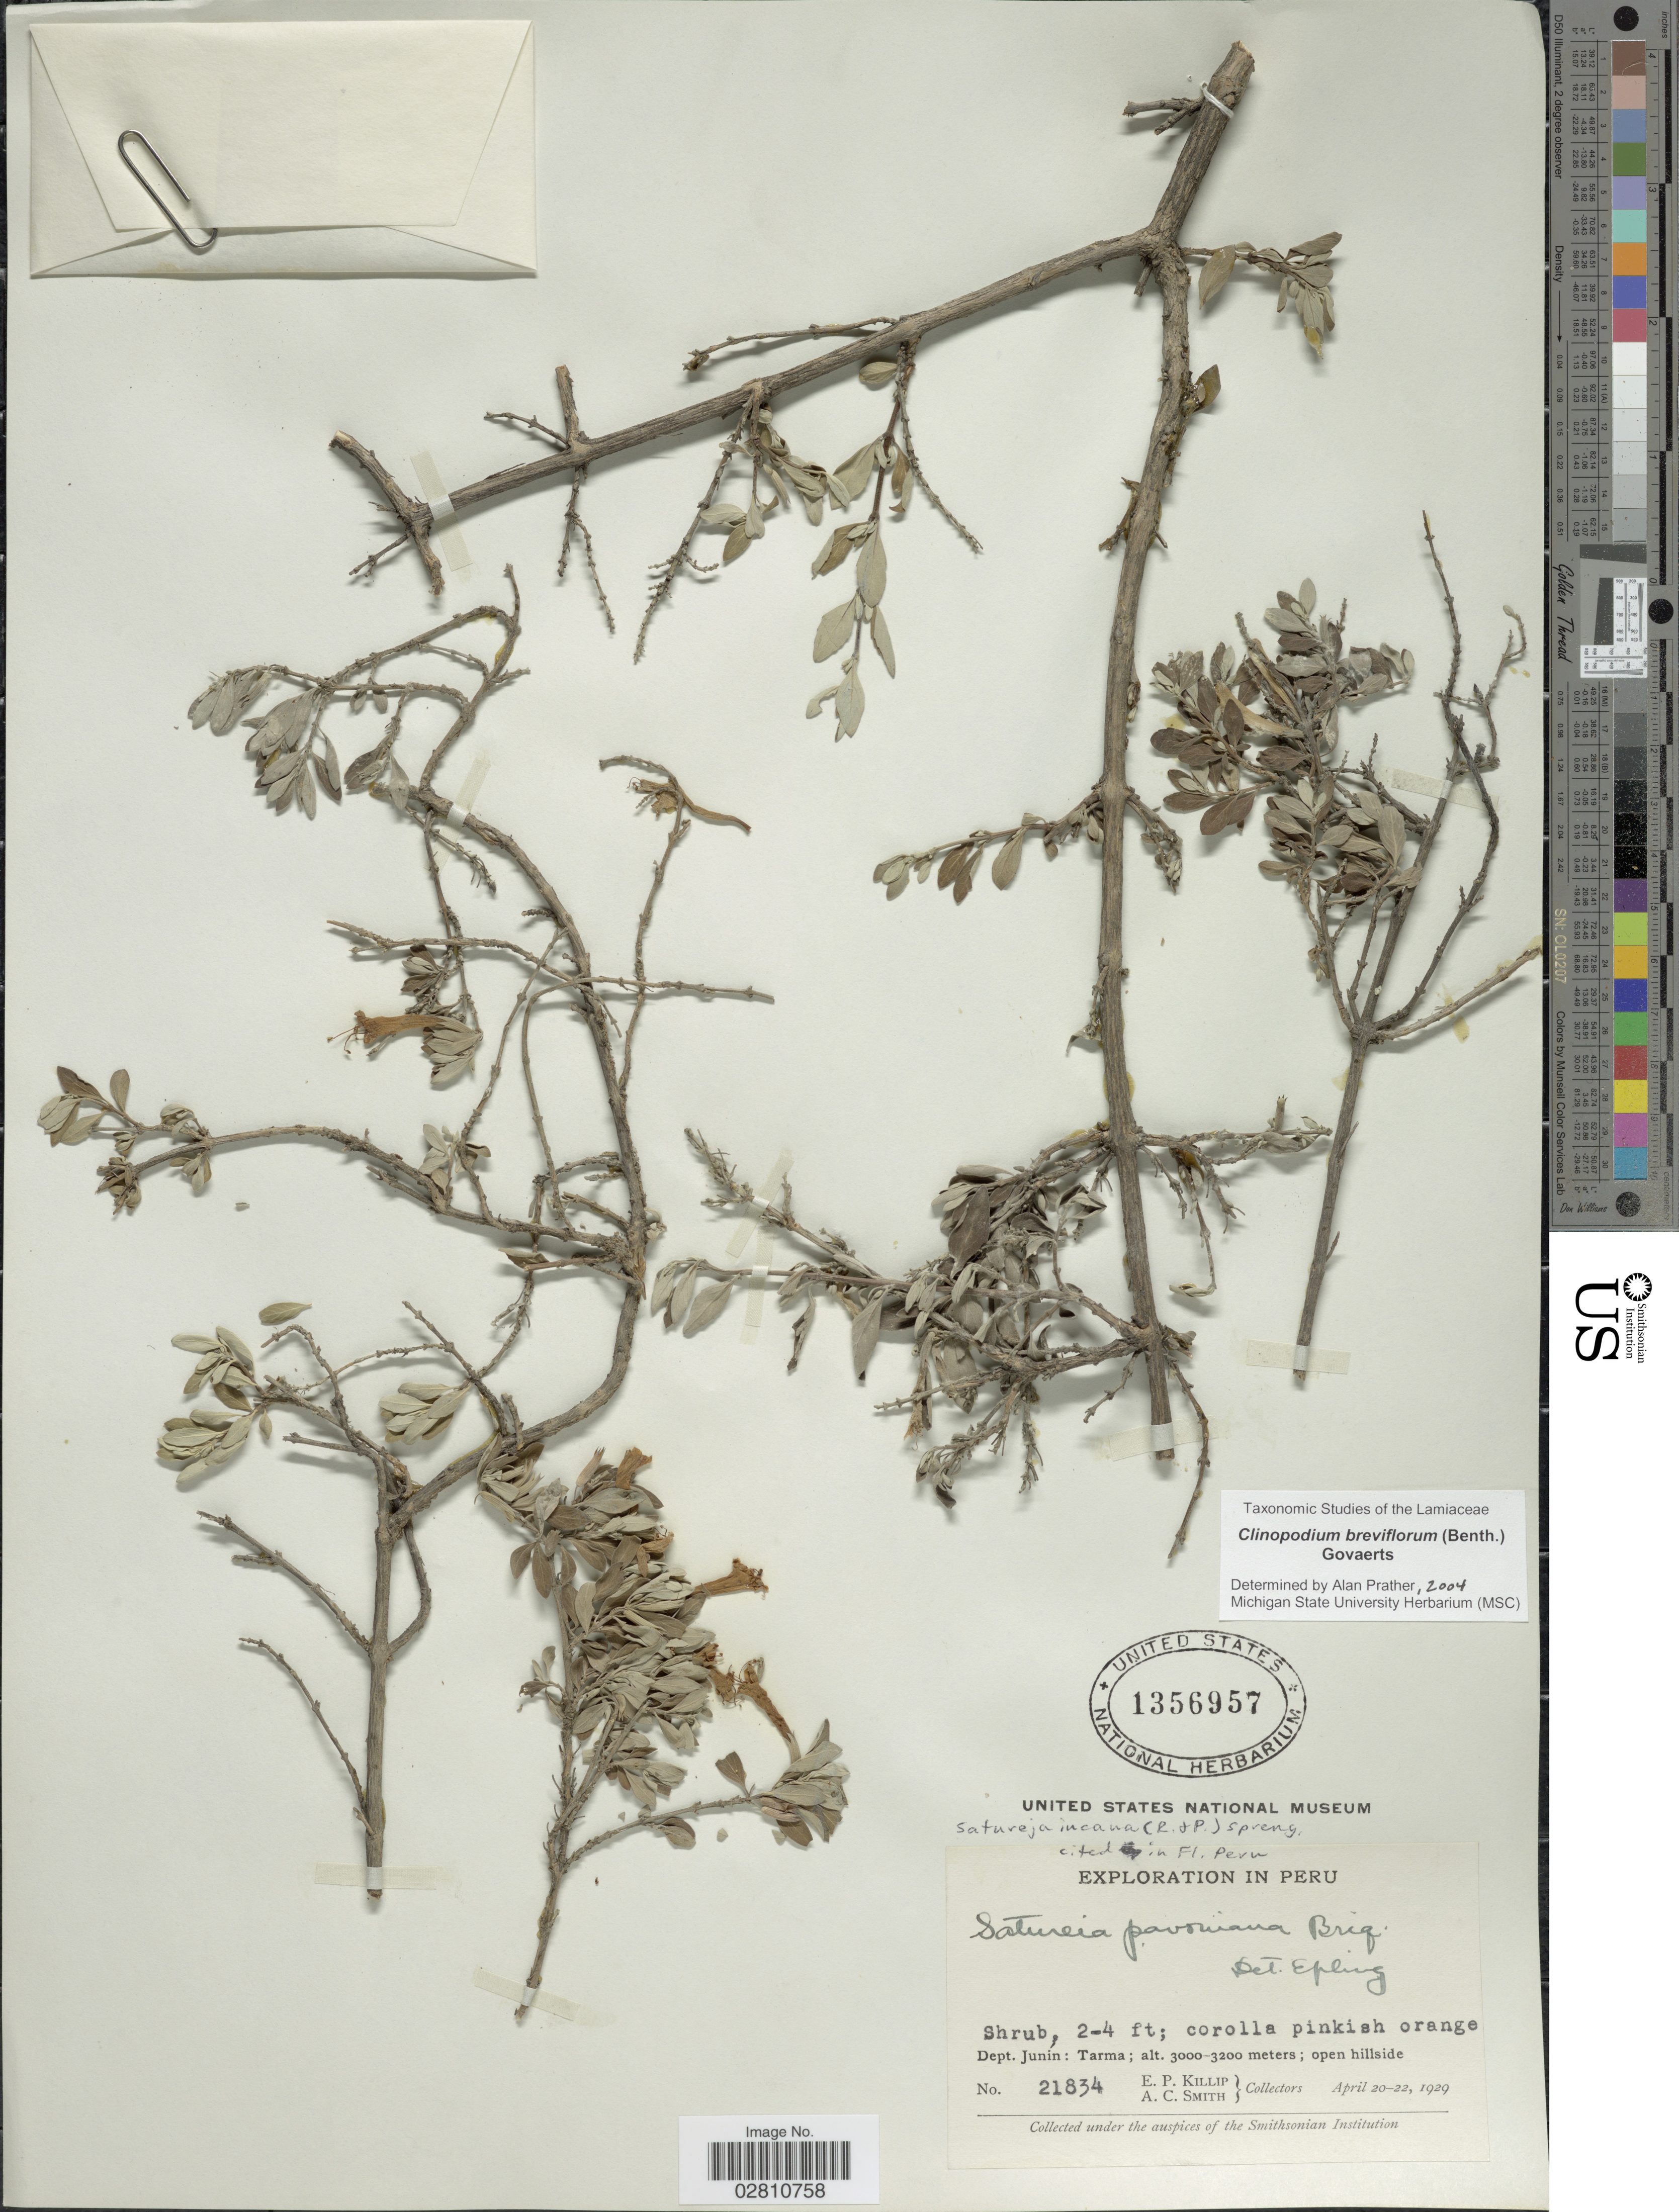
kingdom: Plantae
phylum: Tracheophyta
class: Magnoliopsida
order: Lamiales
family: Lamiaceae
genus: Clinopodium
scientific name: Clinopodium breviflorum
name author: (Benth.) Govaerts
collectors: E. P. Killip & A. C. Smith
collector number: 21834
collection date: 1929-04-20/1929-04-22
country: Peru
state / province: Junín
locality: Dept. Junín: Tarma.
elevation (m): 3000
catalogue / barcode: US 1356957